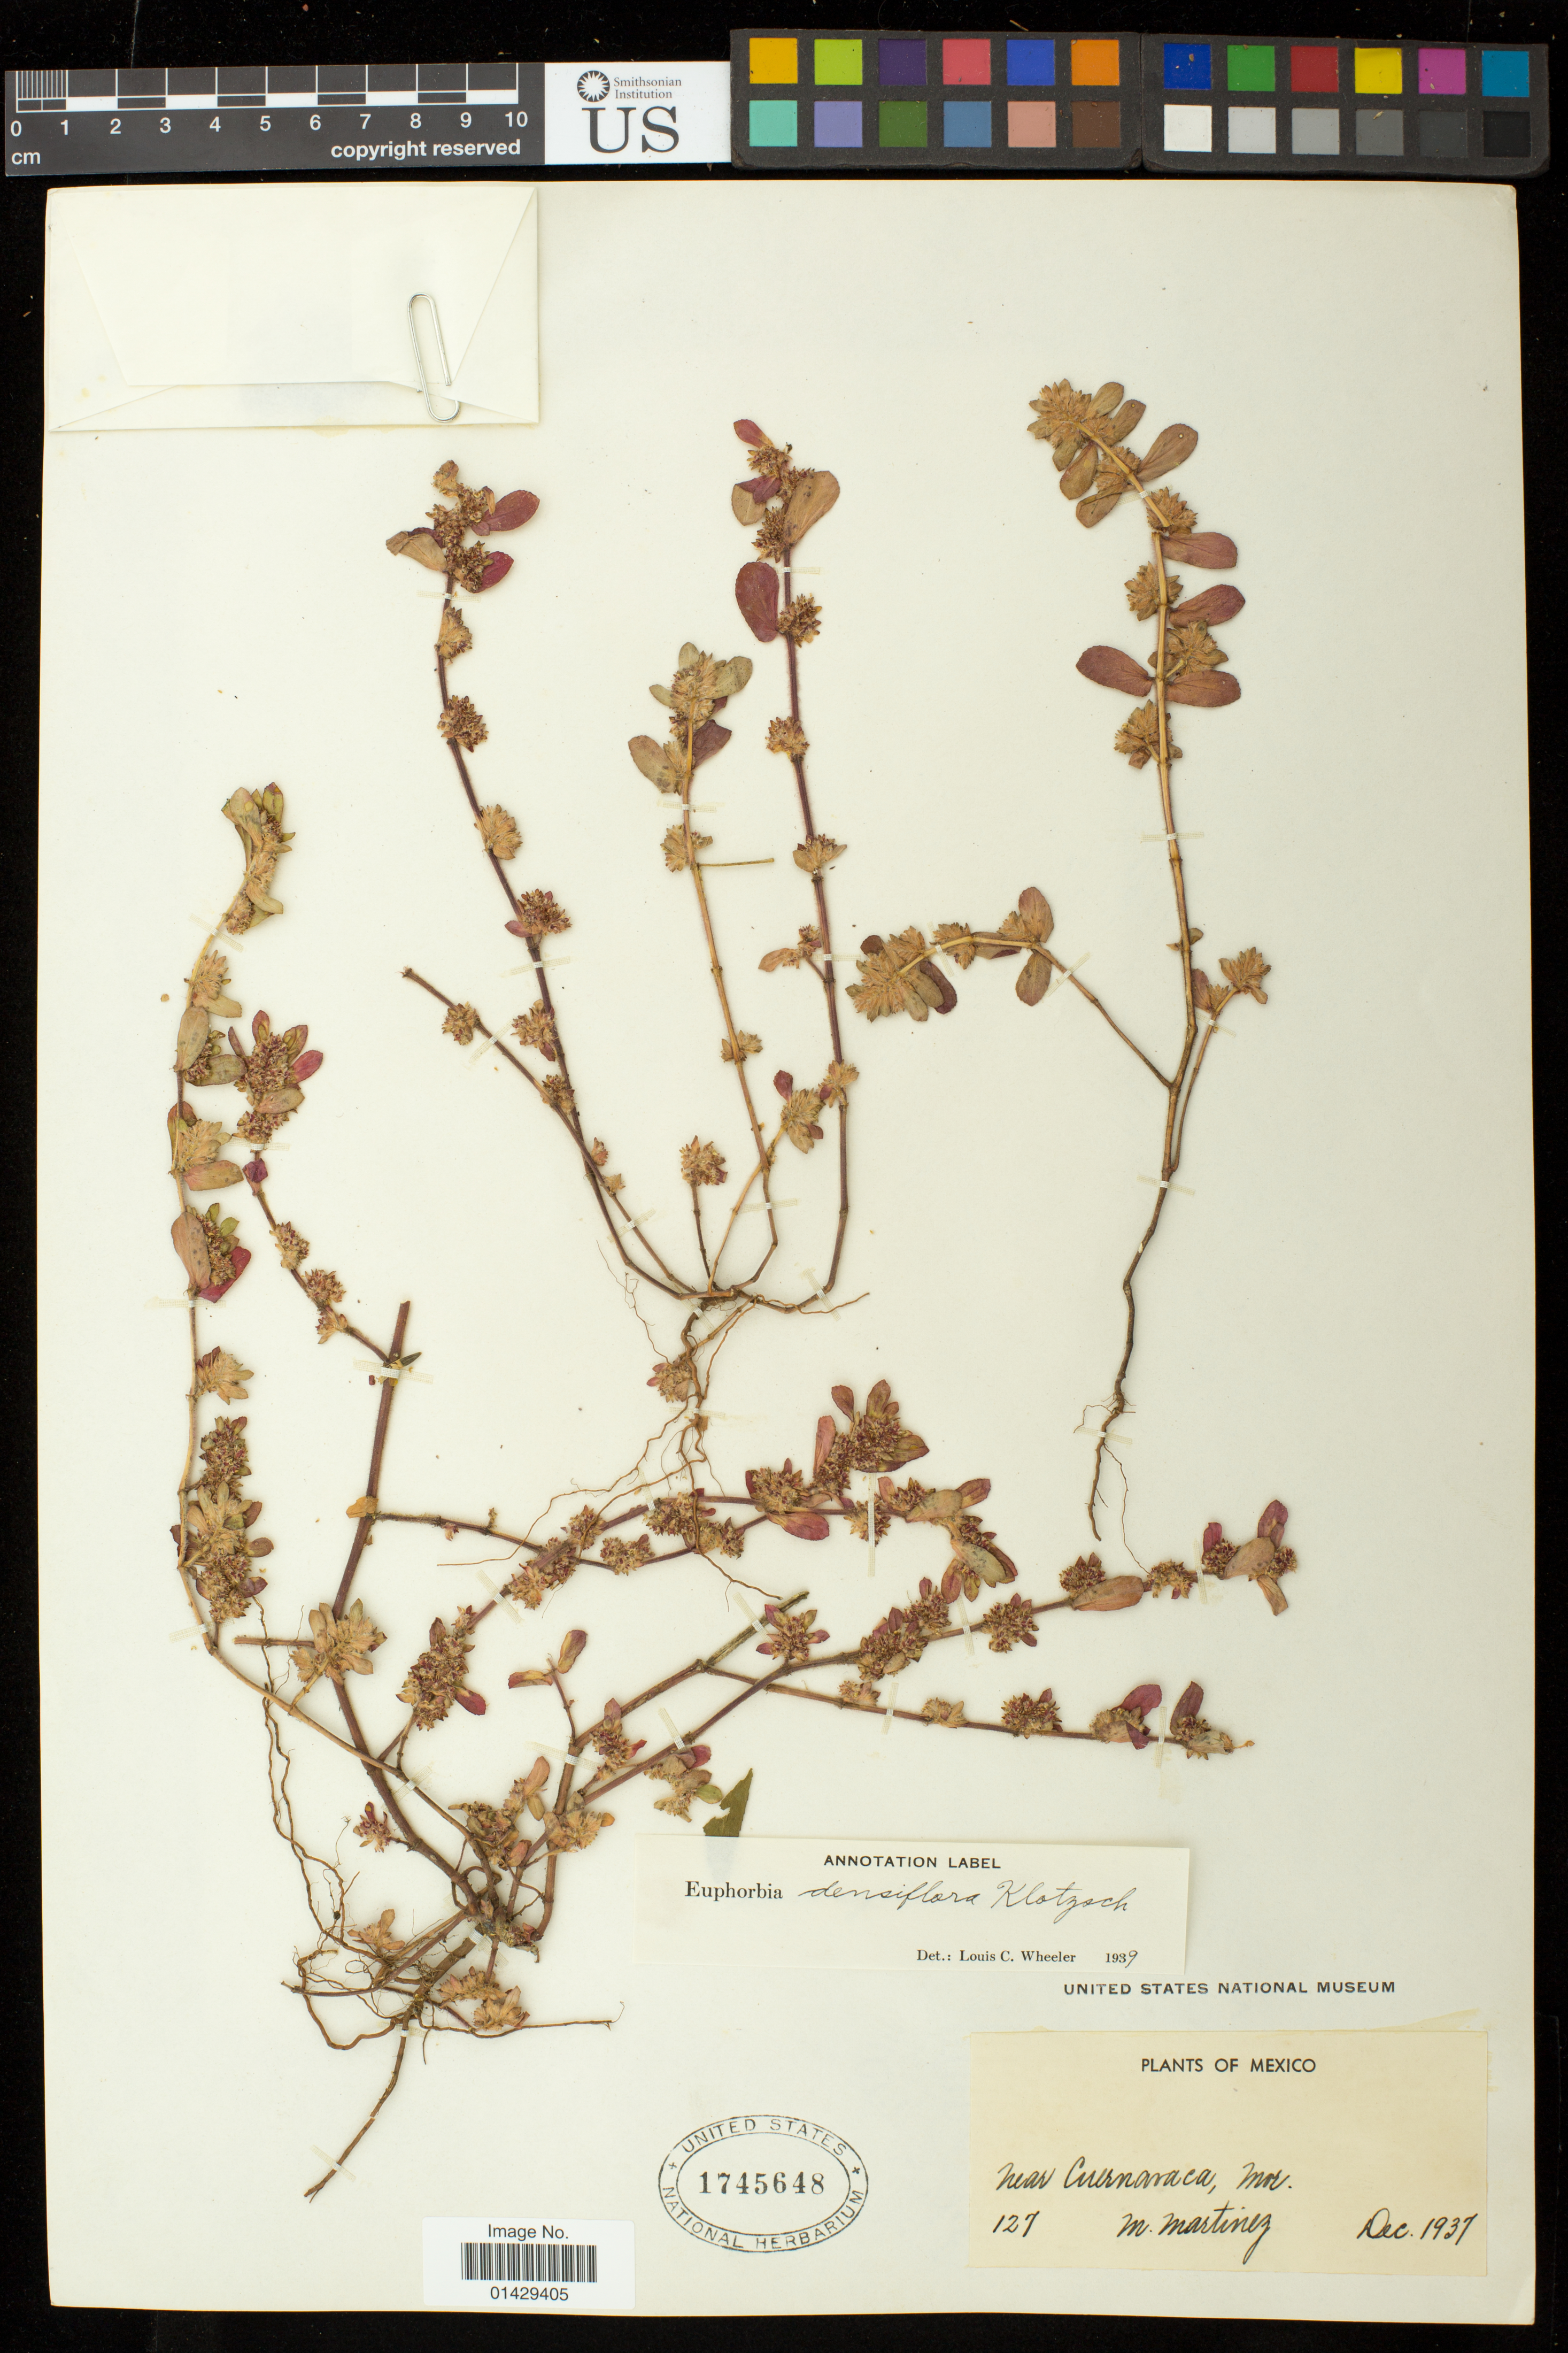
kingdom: Plantae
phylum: Tracheophyta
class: Magnoliopsida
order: Malpighiales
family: Euphorbiaceae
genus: Euphorbia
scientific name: Euphorbia densiflora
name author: (Klotzsch & Garcke) Klotzsch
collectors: M. Martinez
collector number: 127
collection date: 1937-12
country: Mexico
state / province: Morelos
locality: Near Cuernavaca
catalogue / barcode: US 1745648